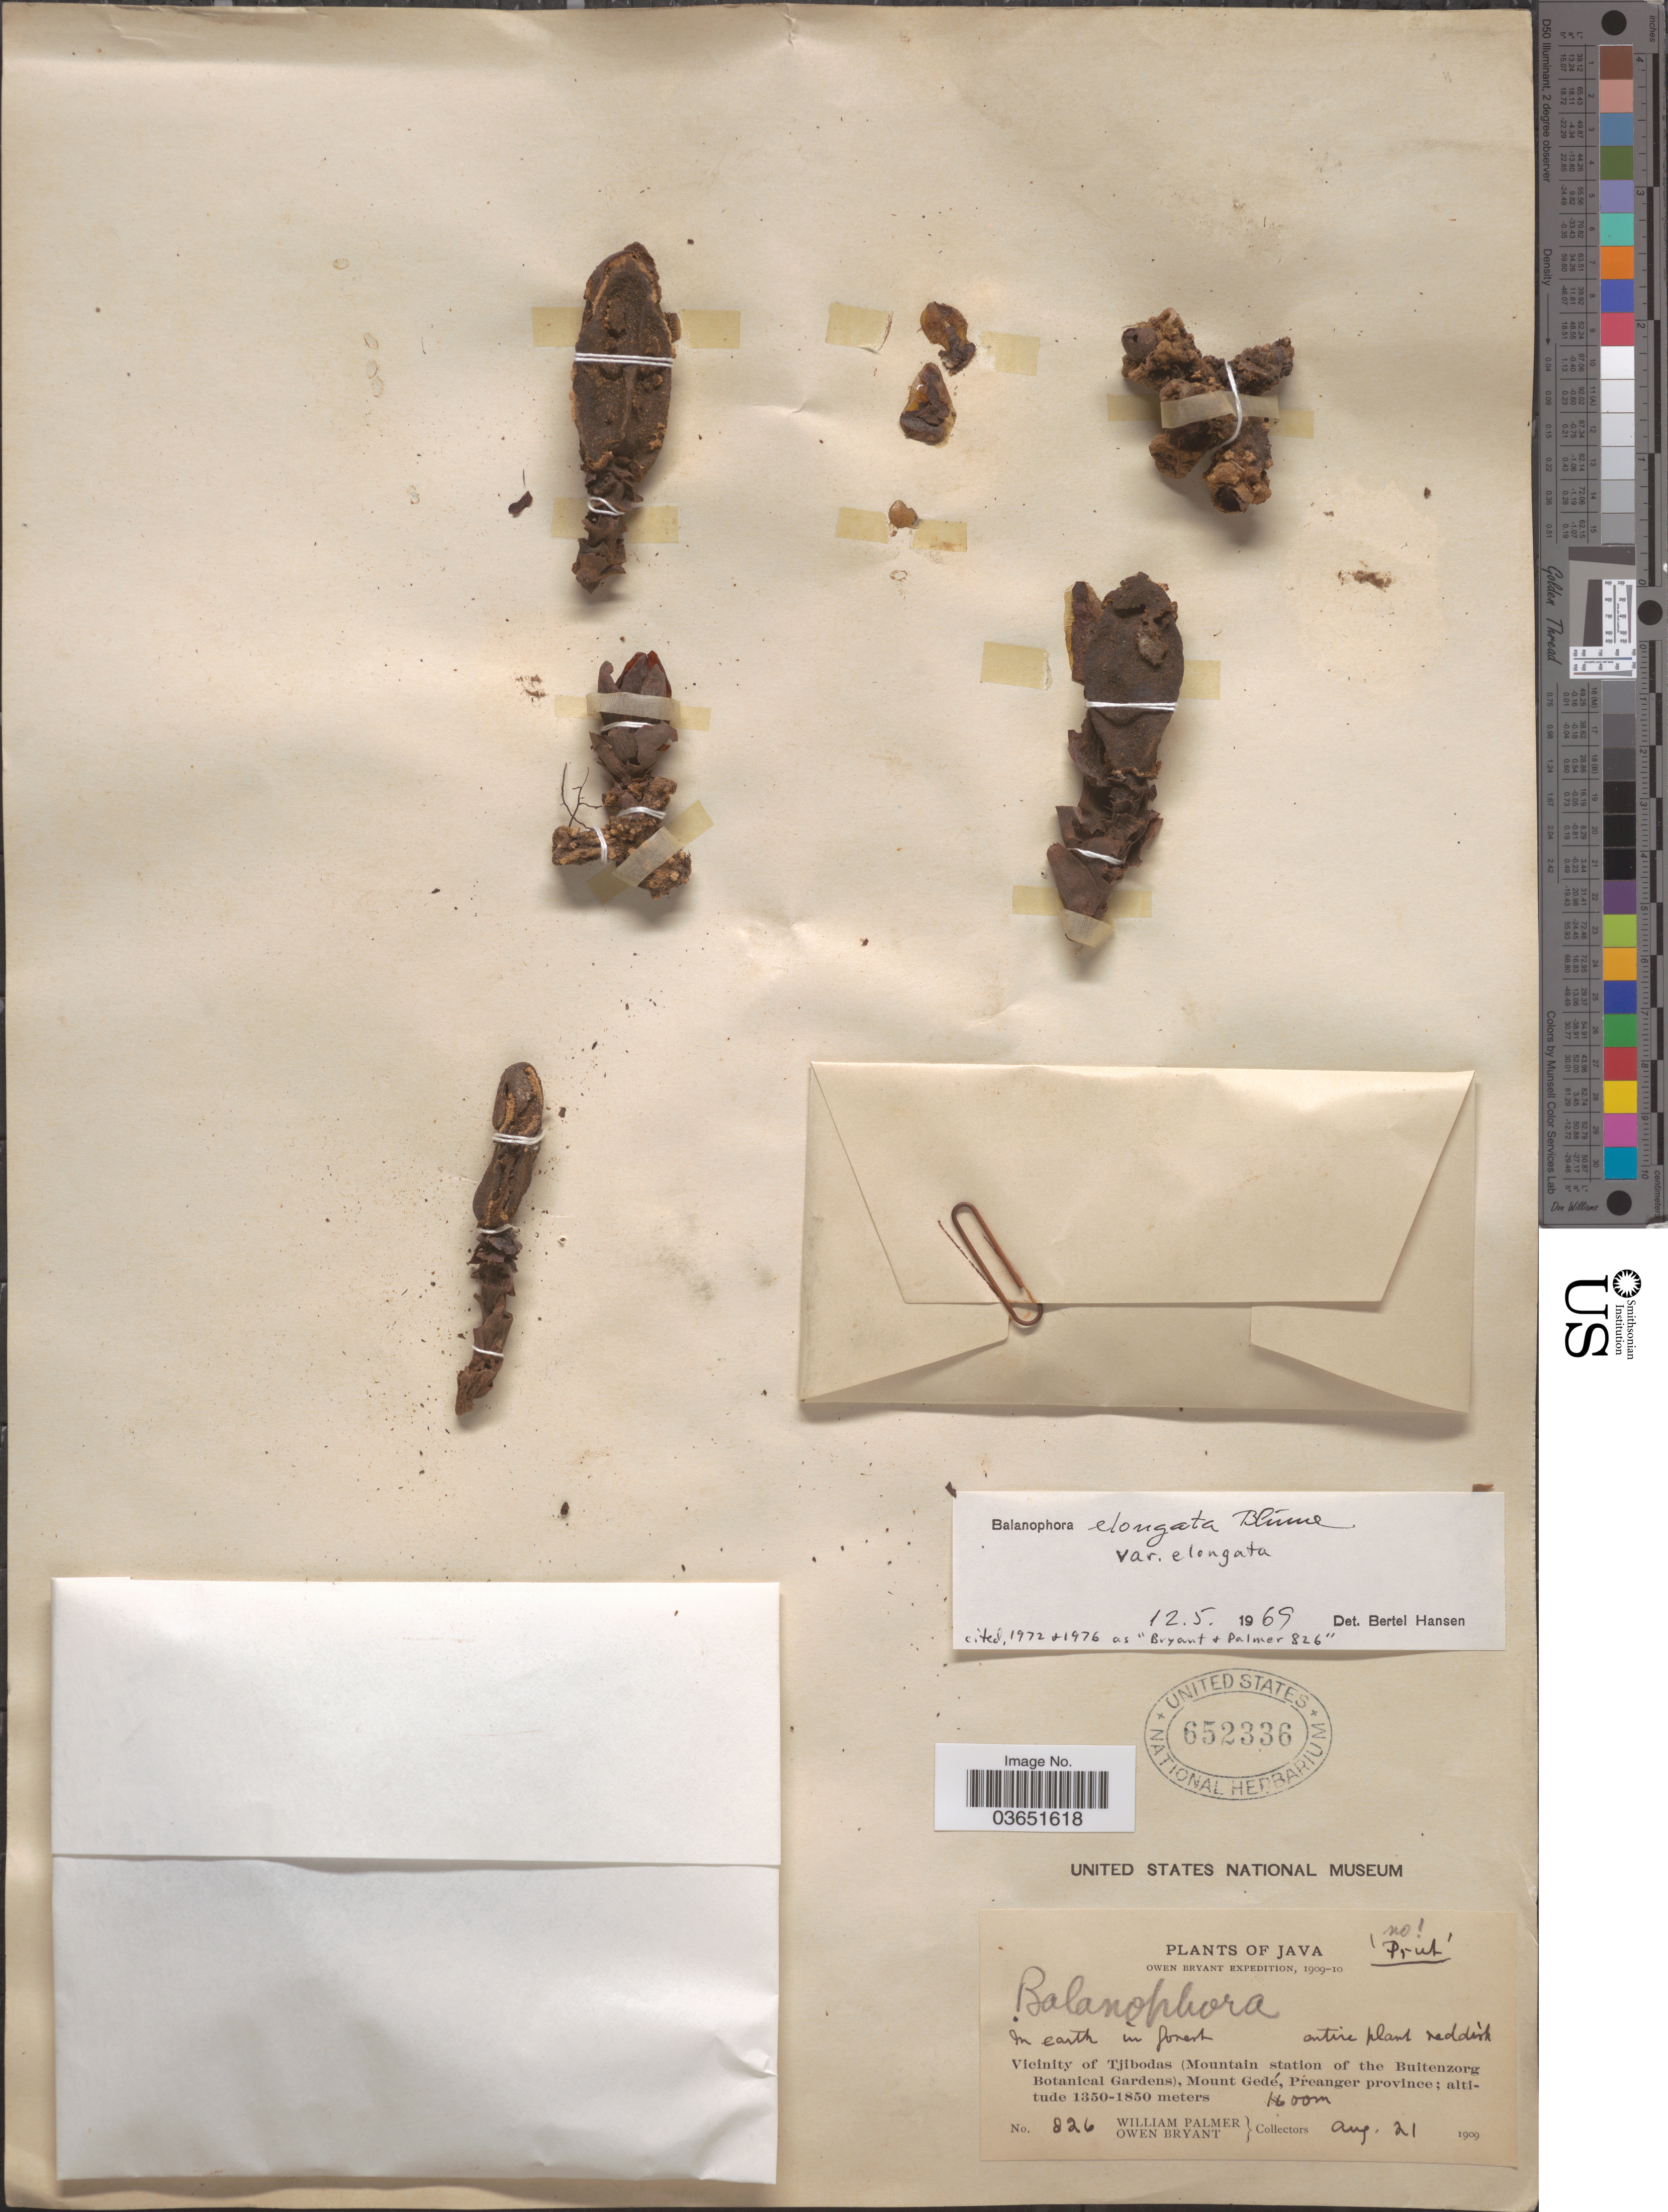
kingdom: Plantae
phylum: Tracheophyta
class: Magnoliopsida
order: Santalales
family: Balanophoraceae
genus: Balanophora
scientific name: Balanophora elongata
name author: Blume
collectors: W. Palmer & O. Bryant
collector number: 826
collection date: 1909-08-21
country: Indonesia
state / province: Java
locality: Vicinity of Tjibodas (Mountain station of the Buitenzorg Botanical Gardens), Mount Gedé, Preanger province.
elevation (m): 1600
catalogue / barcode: US 652336